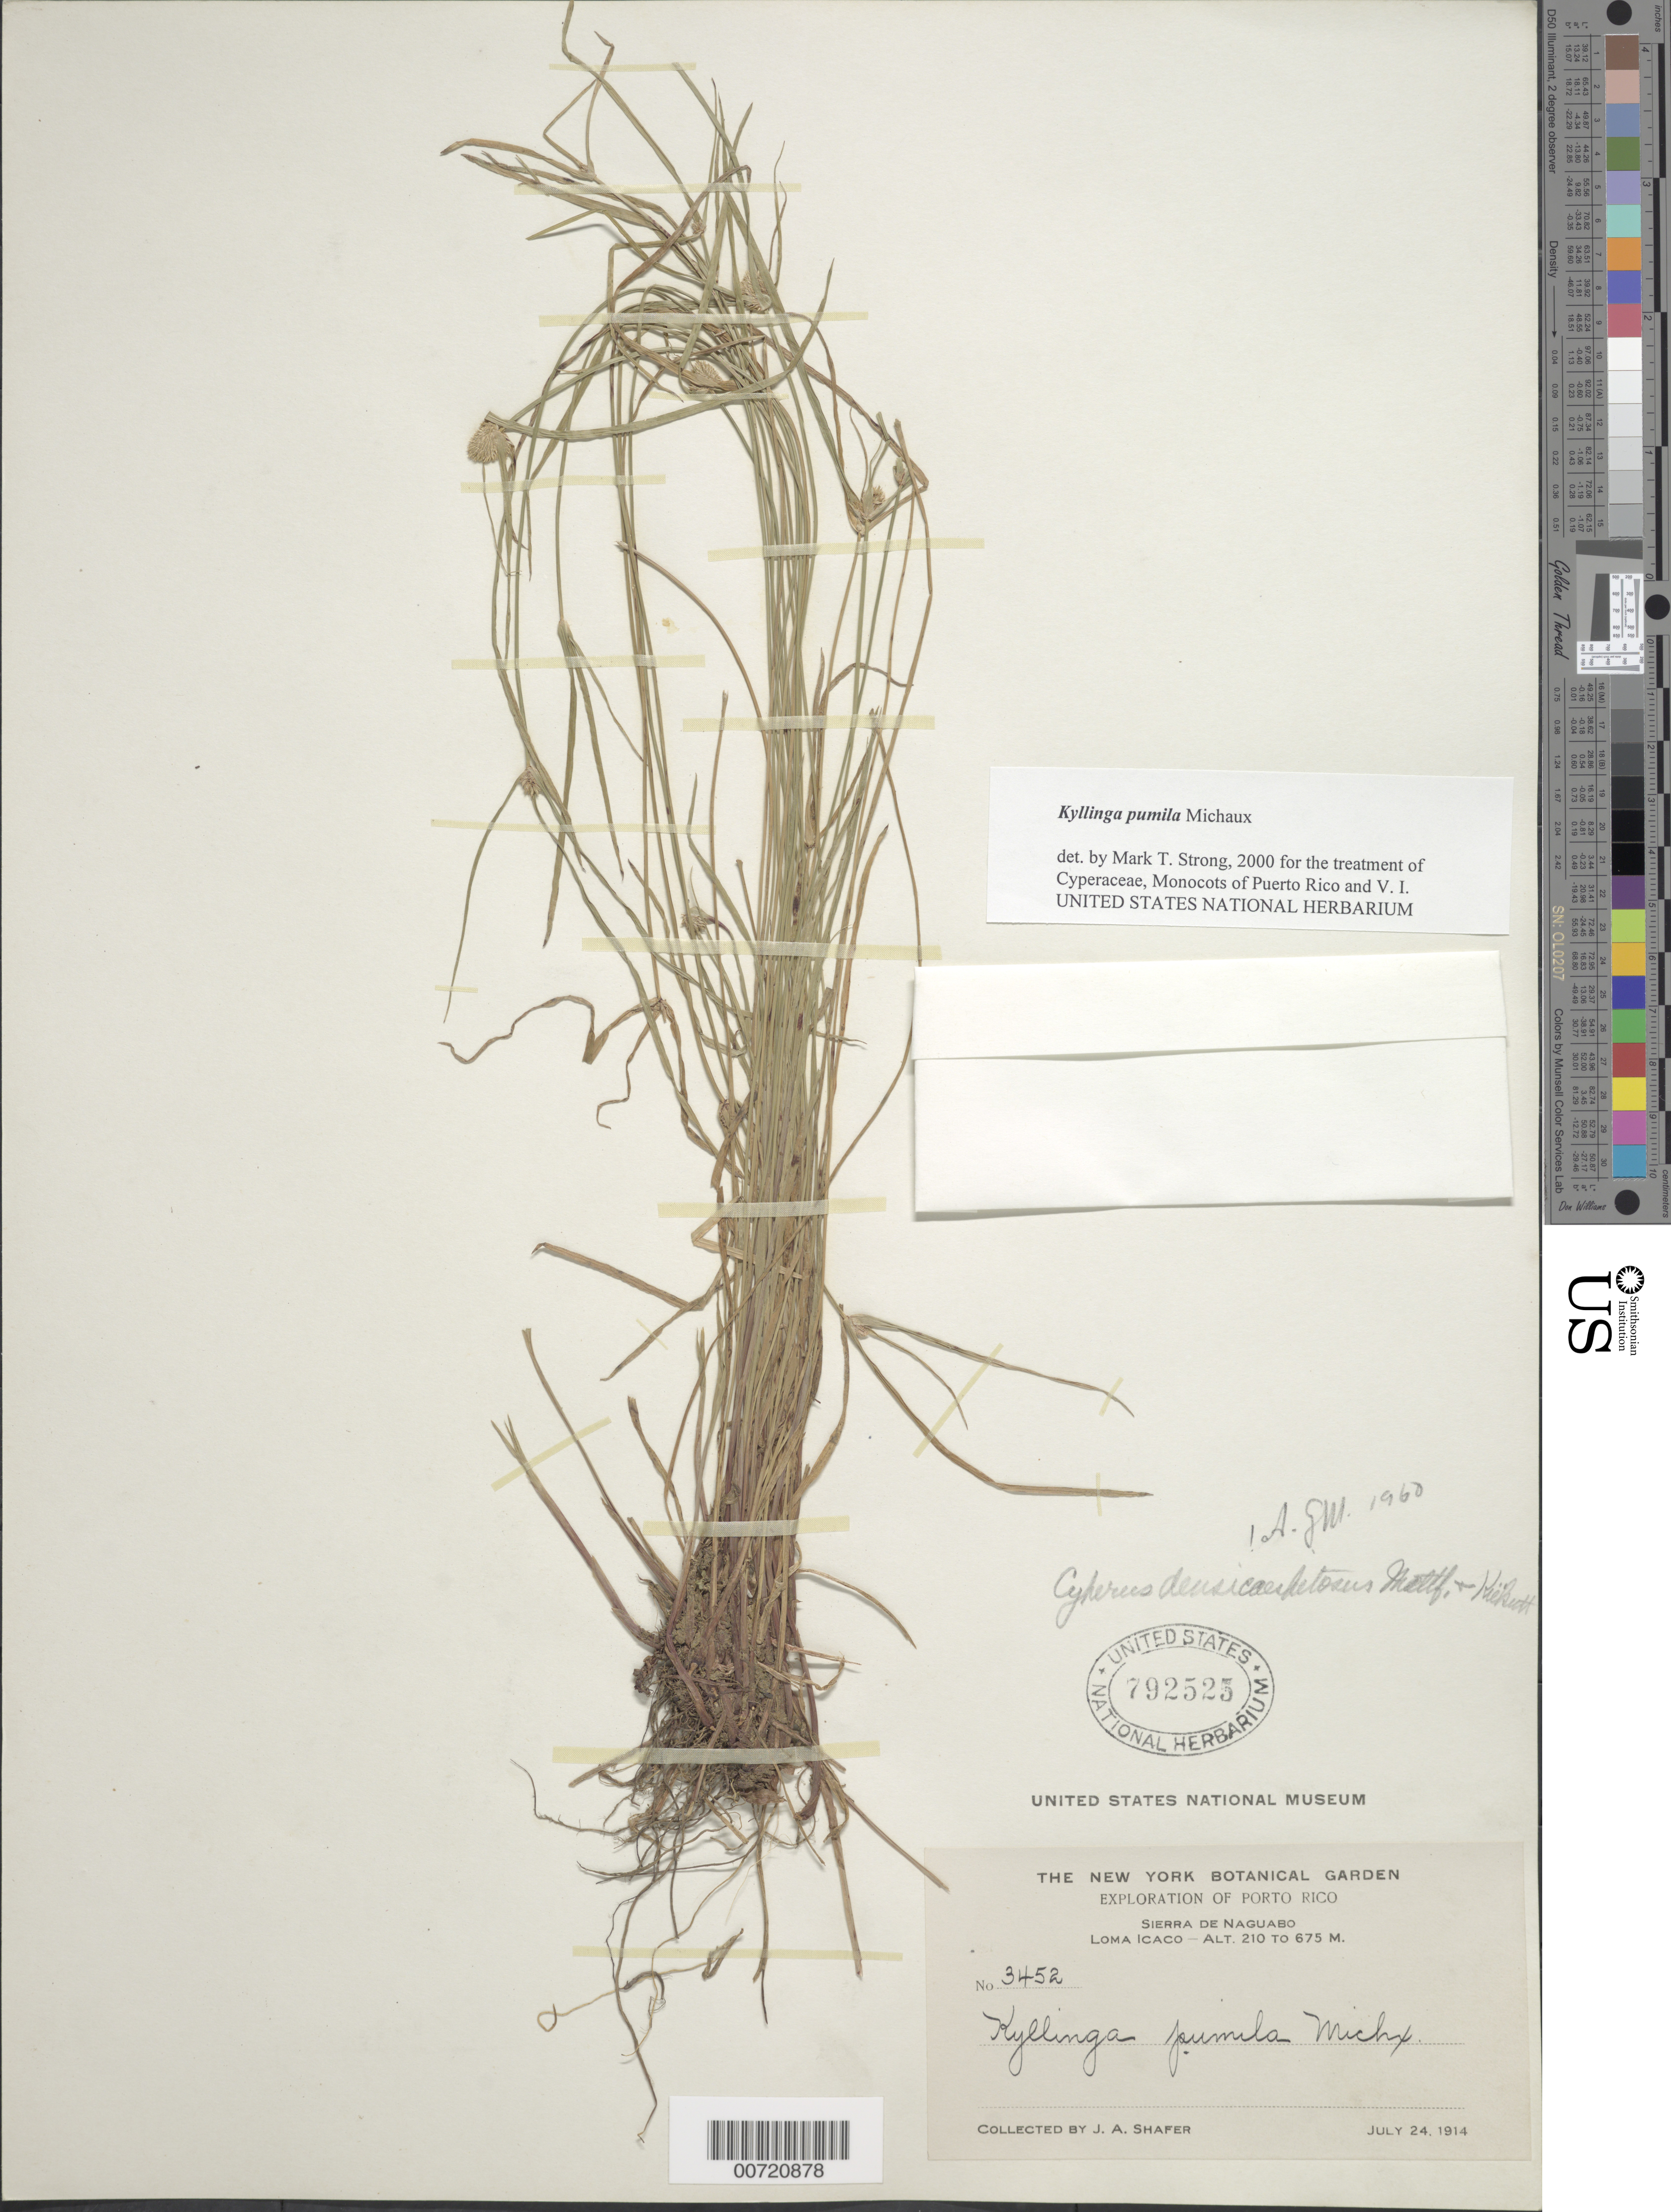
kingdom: Plantae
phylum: Tracheophyta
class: Liliopsida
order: Poales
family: Cyperaceae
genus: Cyperus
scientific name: Cyperus hortensis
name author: (Salzm. ex Steud.) Dorr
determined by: Strong, Mark T., (BOT), Smithsonian Institution - National Museum of Natural History (UNITED STATES)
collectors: J. A. Shafer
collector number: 3452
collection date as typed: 24 Jul 1914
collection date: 1914-07-24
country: Puerto Rico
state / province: Naguabo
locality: Sierra de Naguabo: Loma Icaco.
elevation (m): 210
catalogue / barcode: US 792525